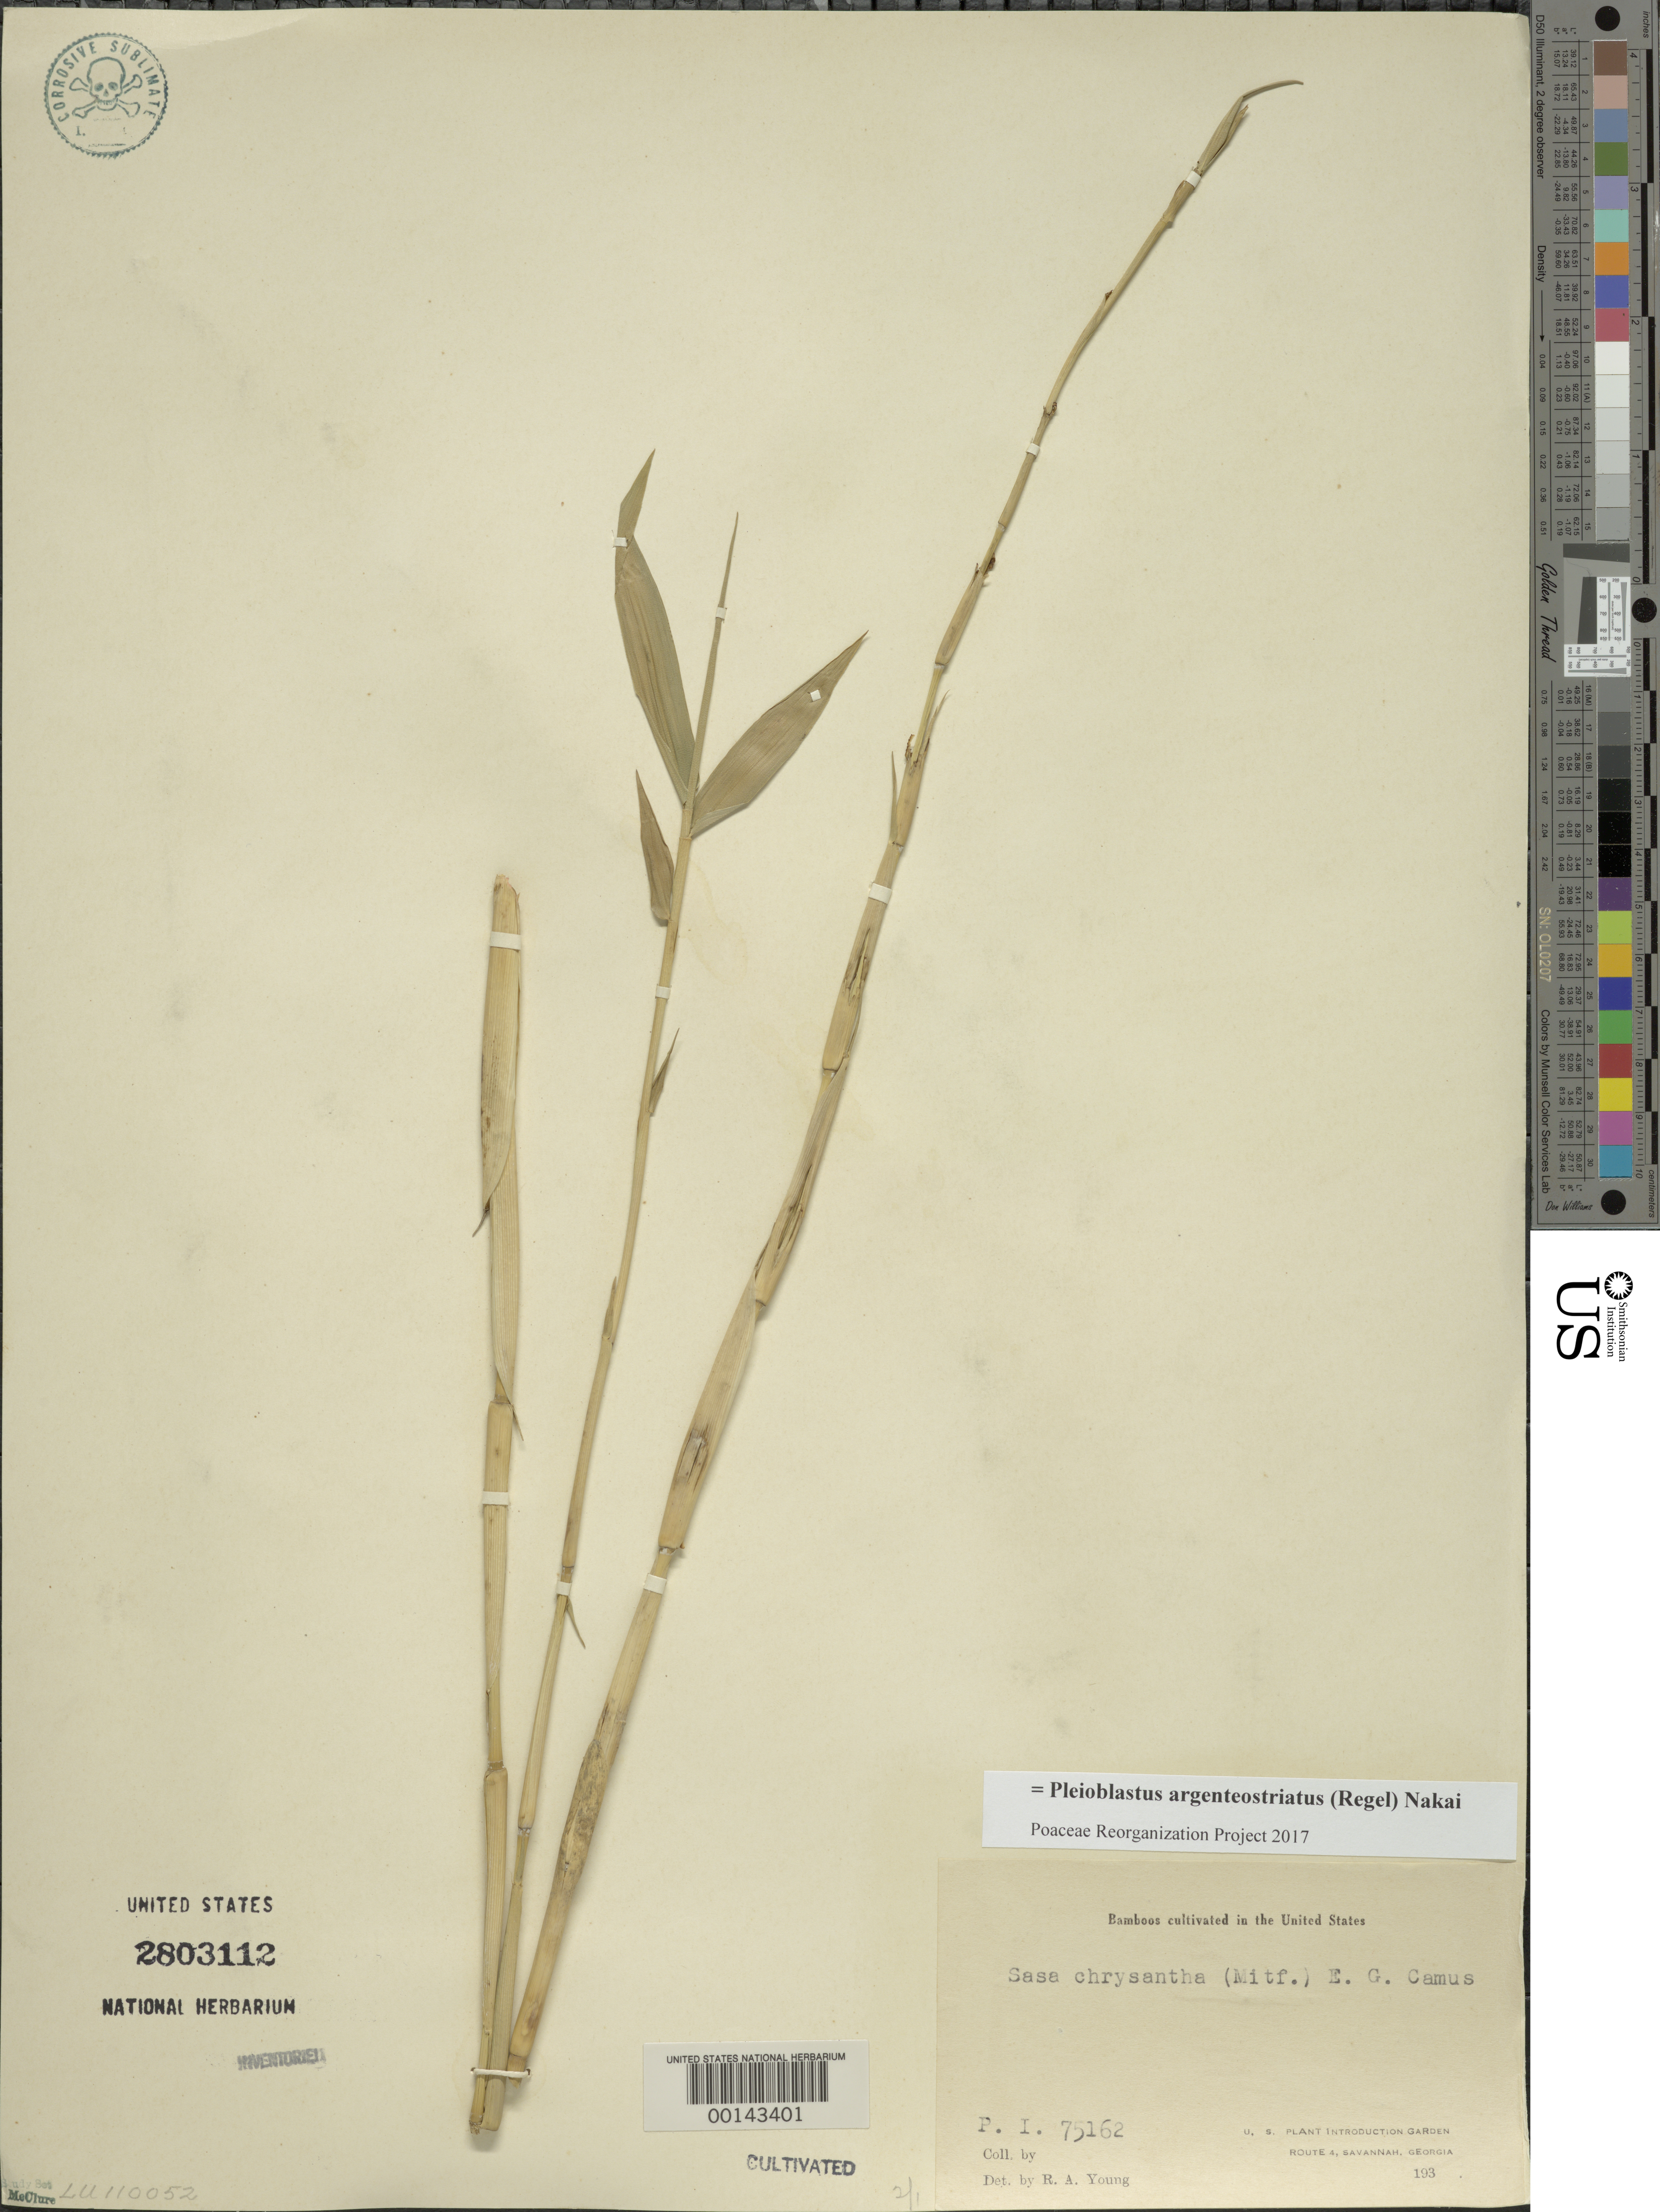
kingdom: Plantae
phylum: Tracheophyta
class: Liliopsida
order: Poales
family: Poaceae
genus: Pleioblastus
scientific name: Pleioblastus argenteostriatus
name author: (Regel) Nakai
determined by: Poaceae Reorganization Project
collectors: D. Bisset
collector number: PI 75162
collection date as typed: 06 May 1936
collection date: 1936-05-06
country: United States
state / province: Georgia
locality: Savannah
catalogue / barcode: US 2803112